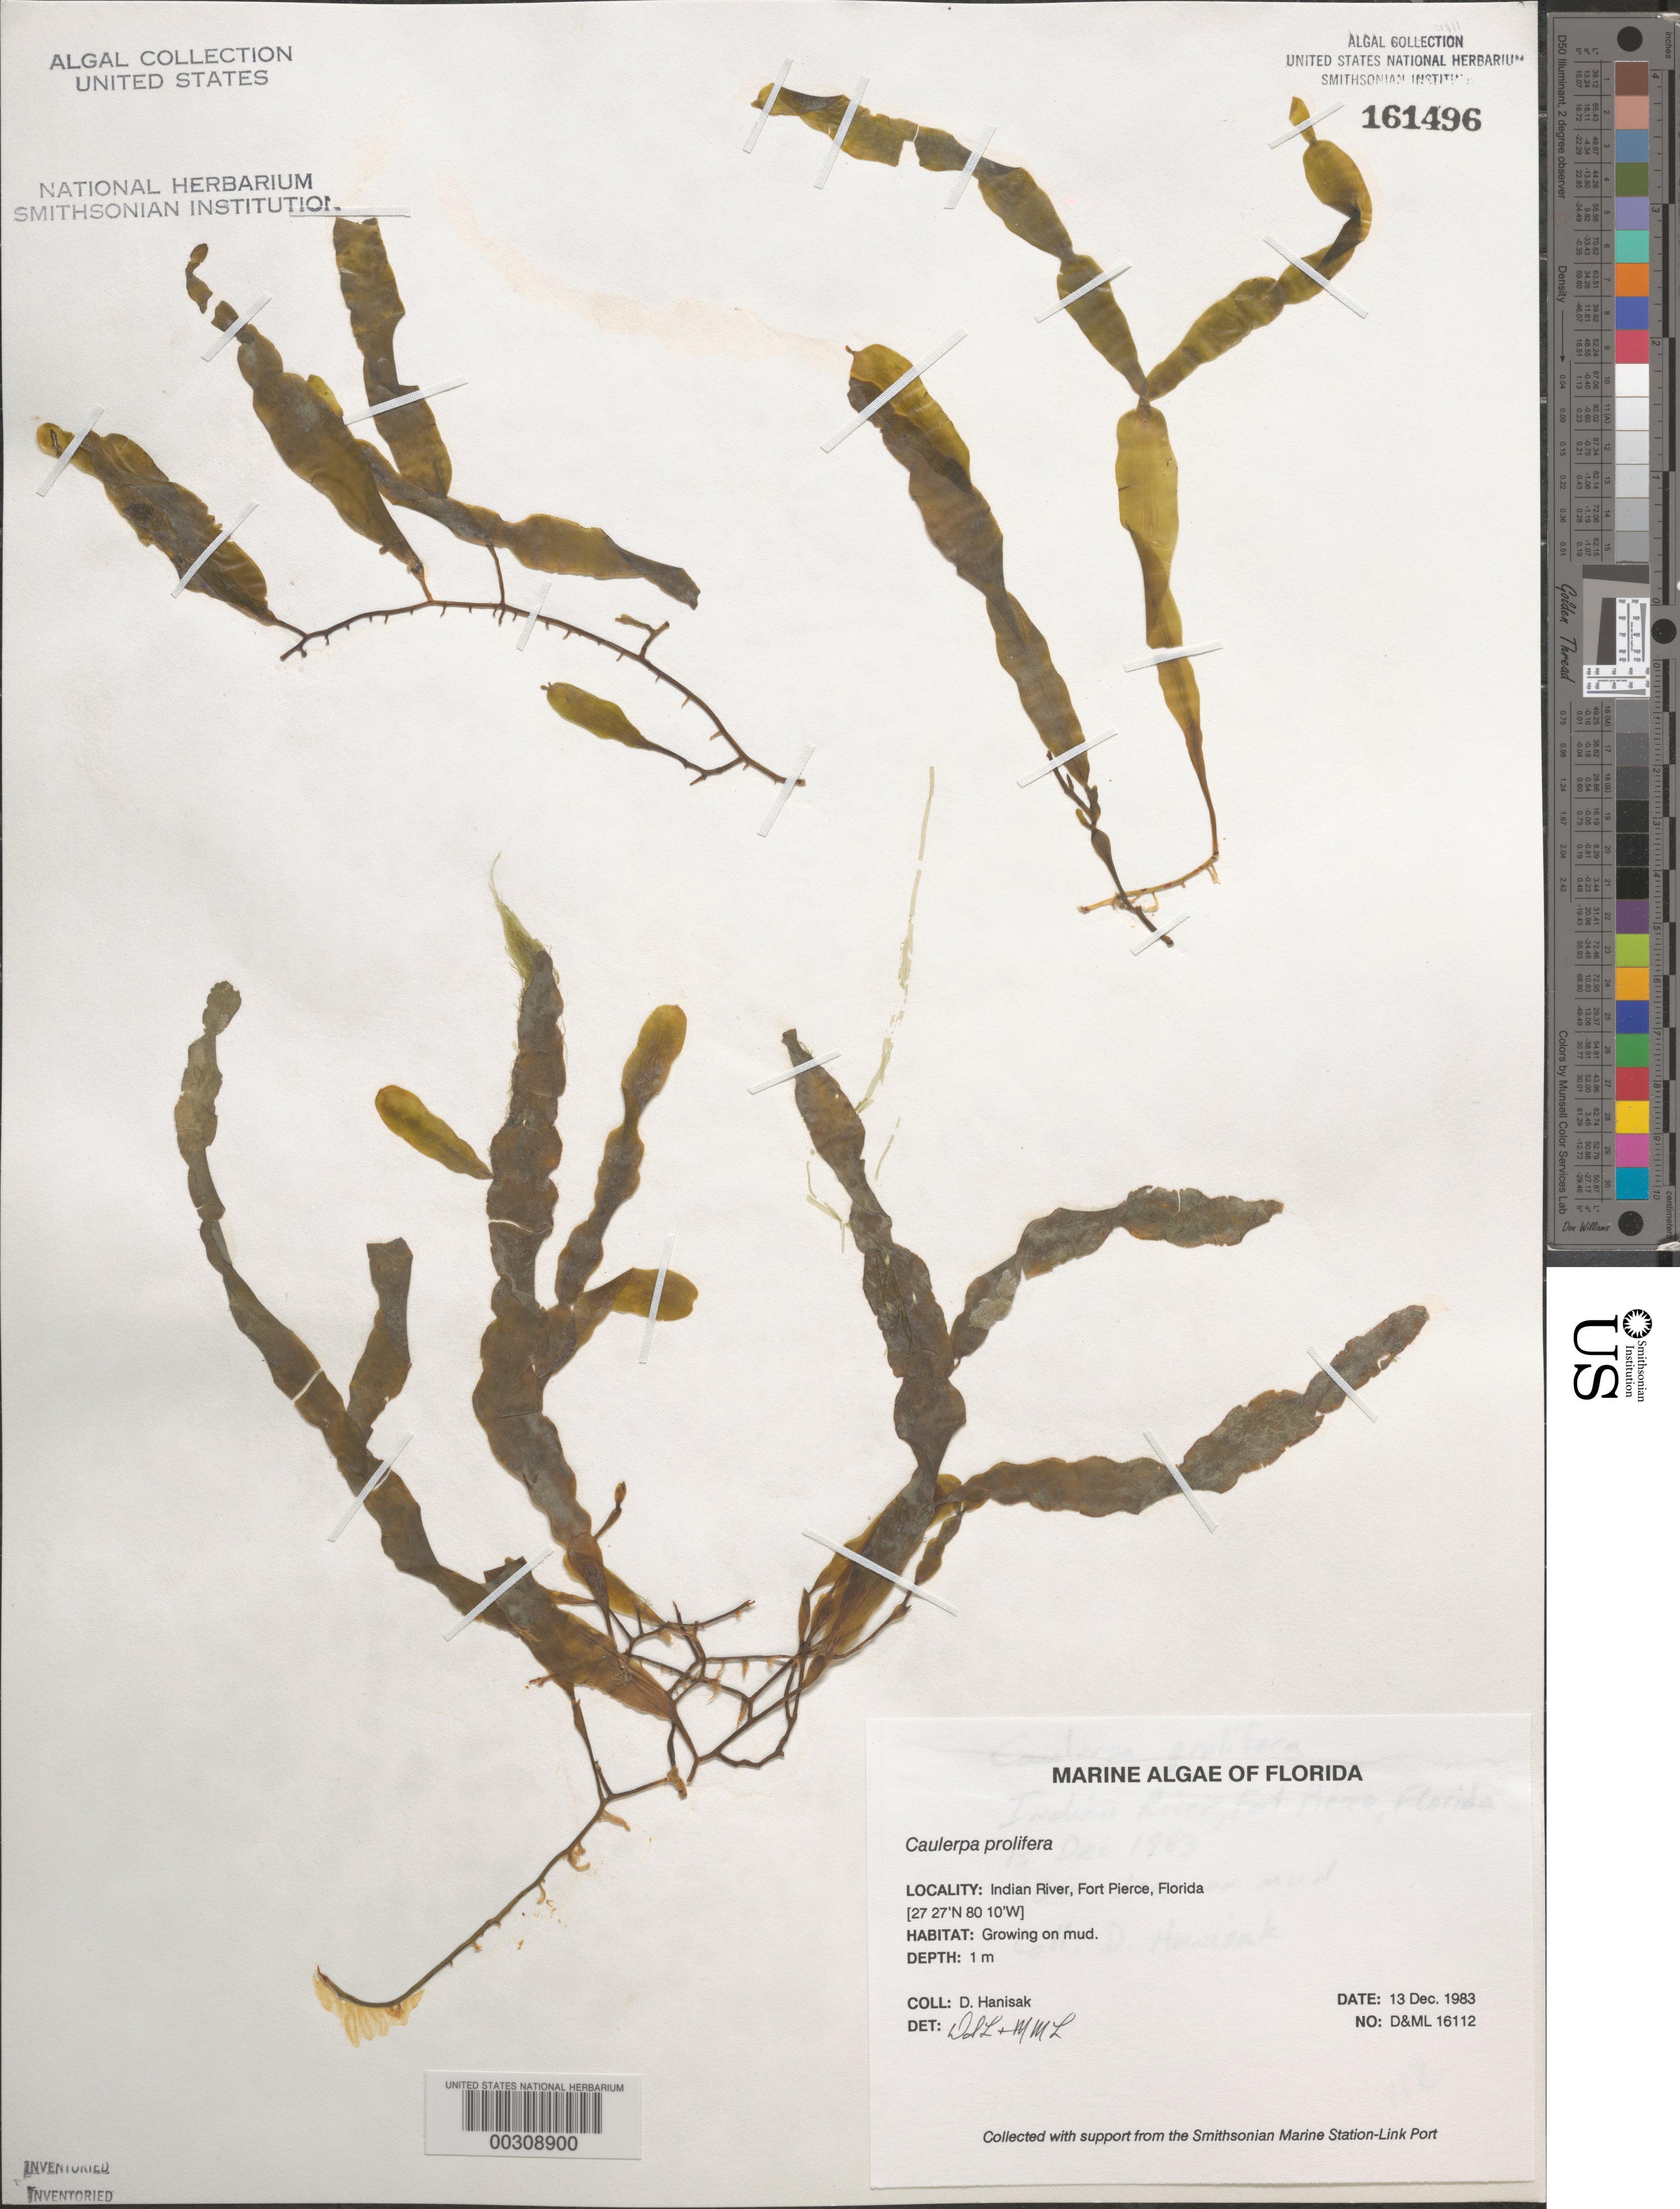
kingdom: Plantae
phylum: Chlorophyta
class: Ulvophyceae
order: Bryopsidales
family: Caulerpaceae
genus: Caulerpa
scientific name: Caulerpa prolifera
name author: (Forssk.) J.V.Lamouroux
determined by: Littler, D. S.; Littler, M. M.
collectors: M. Hanisak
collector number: D&ML 16112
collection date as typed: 13 Dec 1983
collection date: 1983-12-13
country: United States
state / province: Florida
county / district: Saint Lucie County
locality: Indian River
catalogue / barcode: US 161496